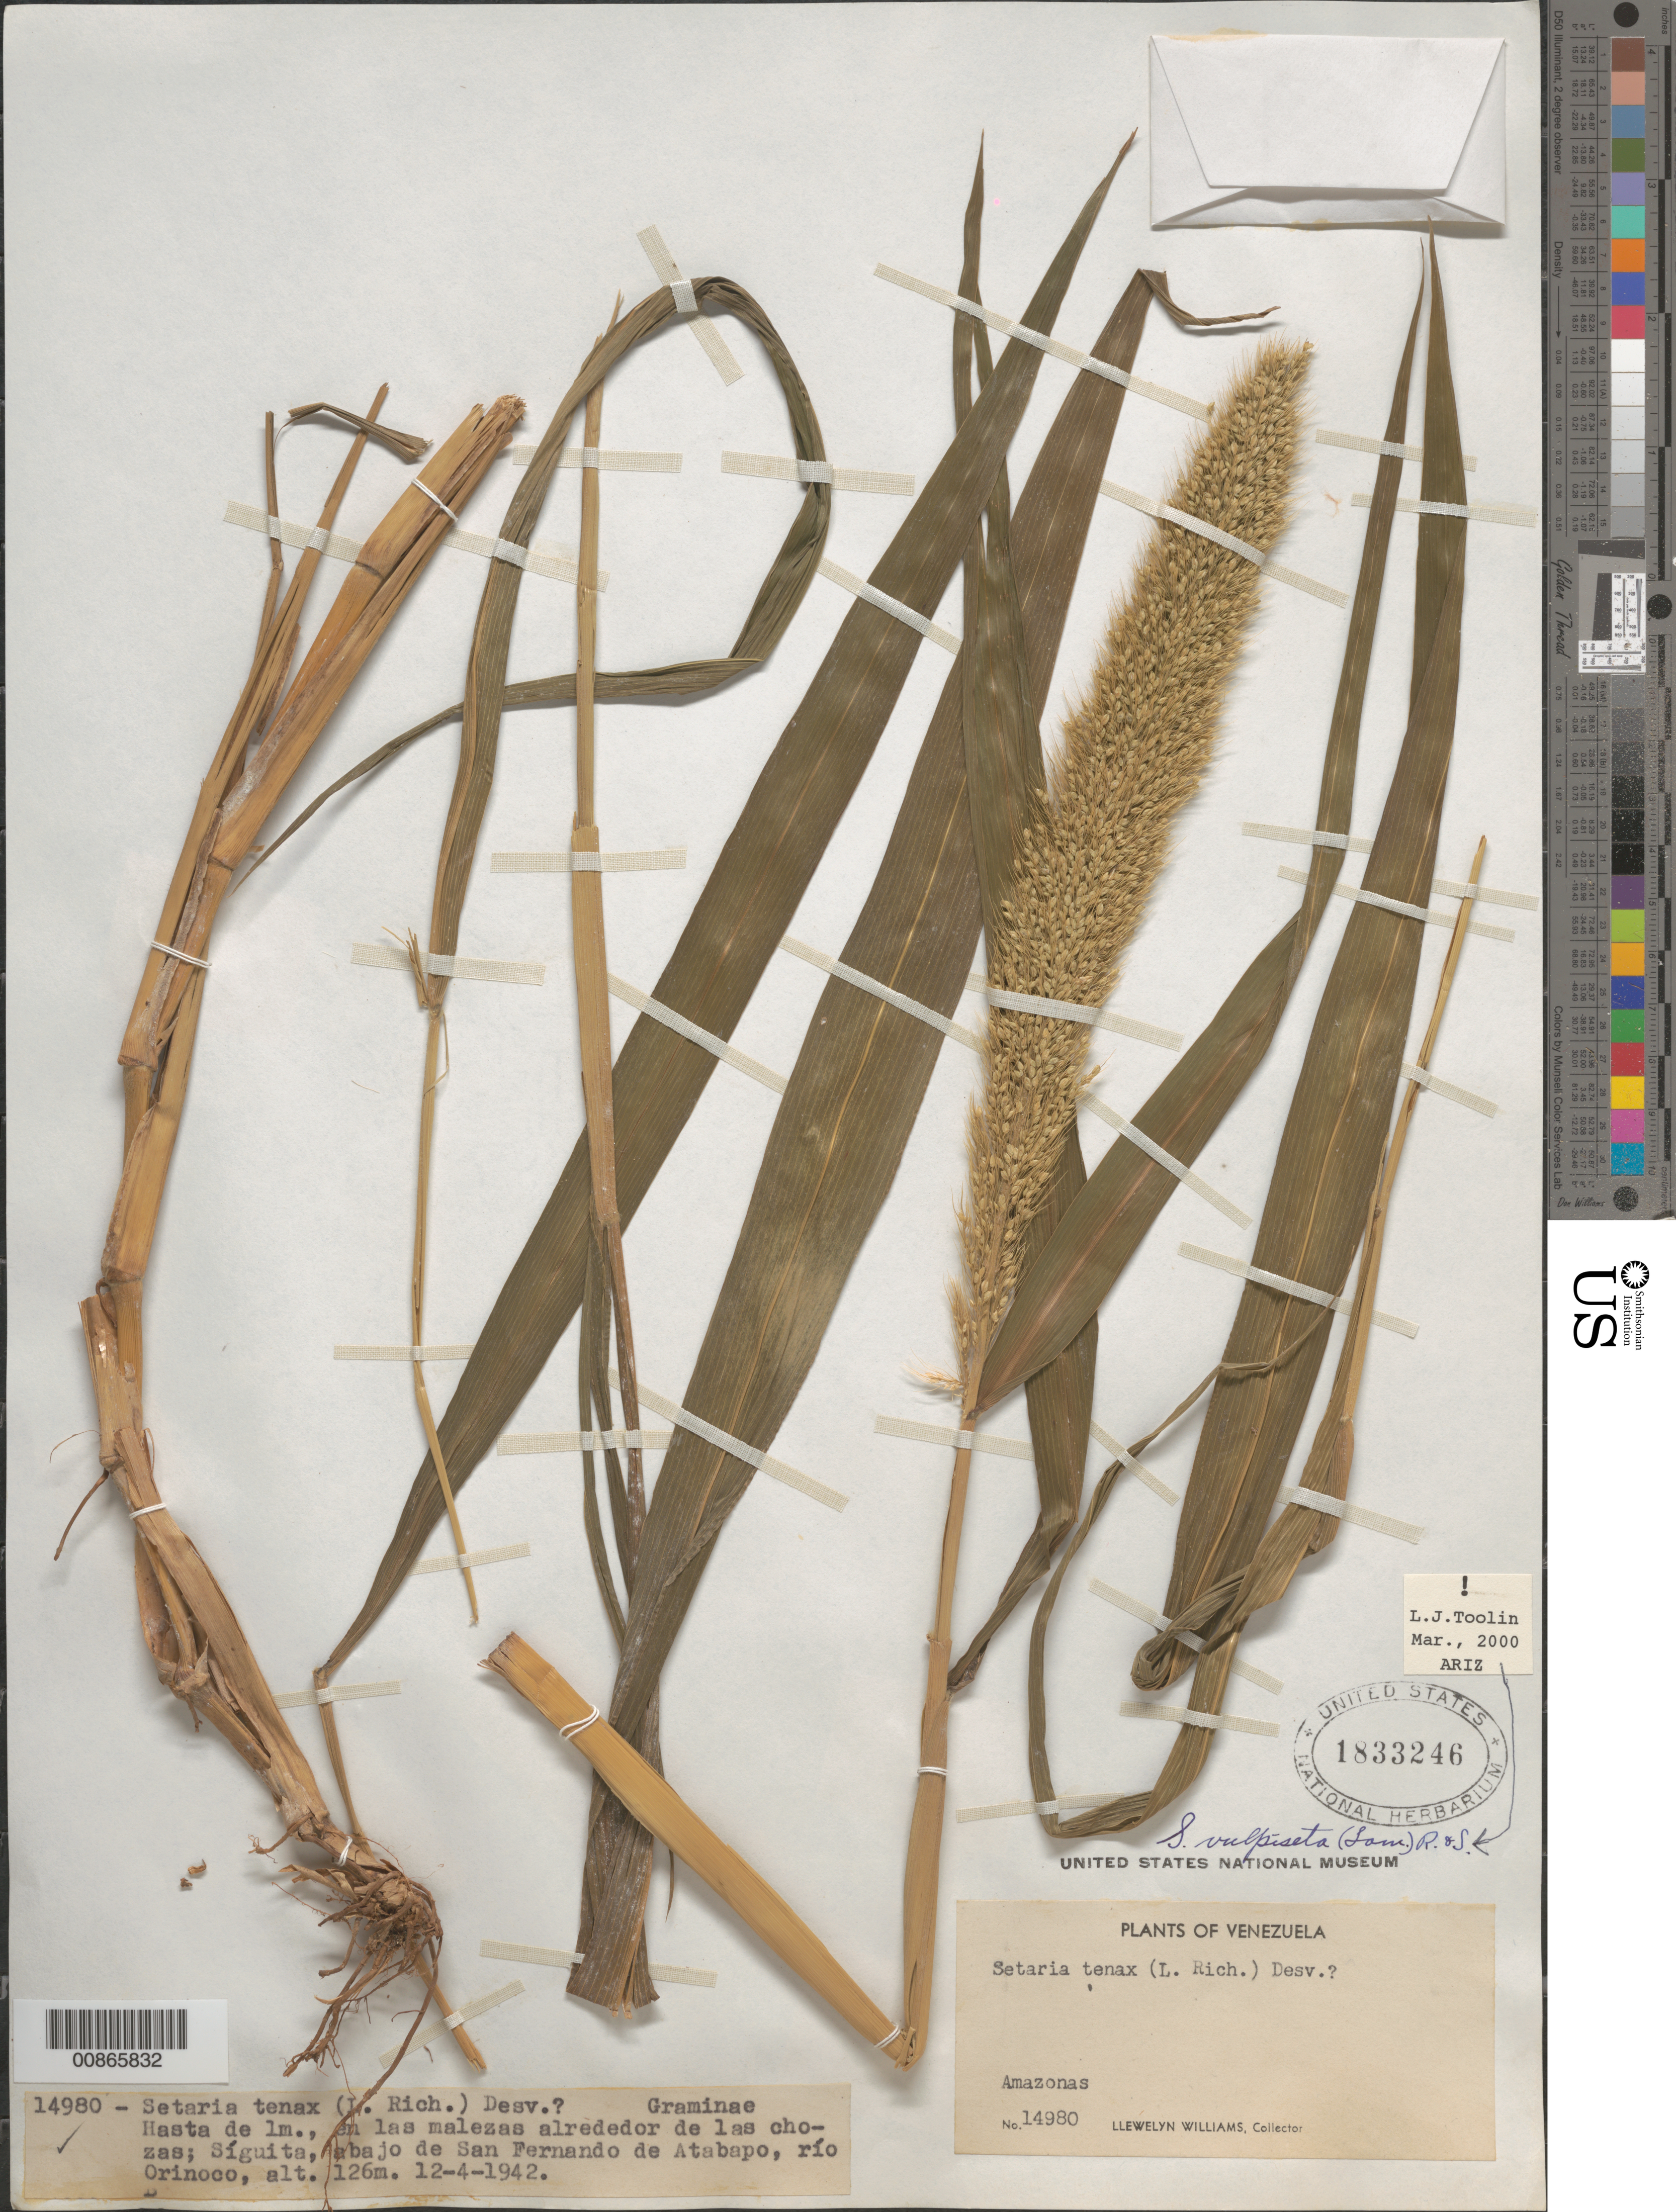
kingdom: Plantae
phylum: Tracheophyta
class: Liliopsida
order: Poales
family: Poaceae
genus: Setaria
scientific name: Setaria vulpiseta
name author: (Lam.) Roem. & Schult.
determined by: Toolin, L. J.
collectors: Ll. Williams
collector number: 14980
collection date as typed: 12-Apr-42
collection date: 1942-04-12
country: Venezuela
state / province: Amazonas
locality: Río Orinoco, Síguita, abajo de San Fernando de Atabapo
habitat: Malezas alrededor de las chozas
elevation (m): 126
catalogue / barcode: US 1833246